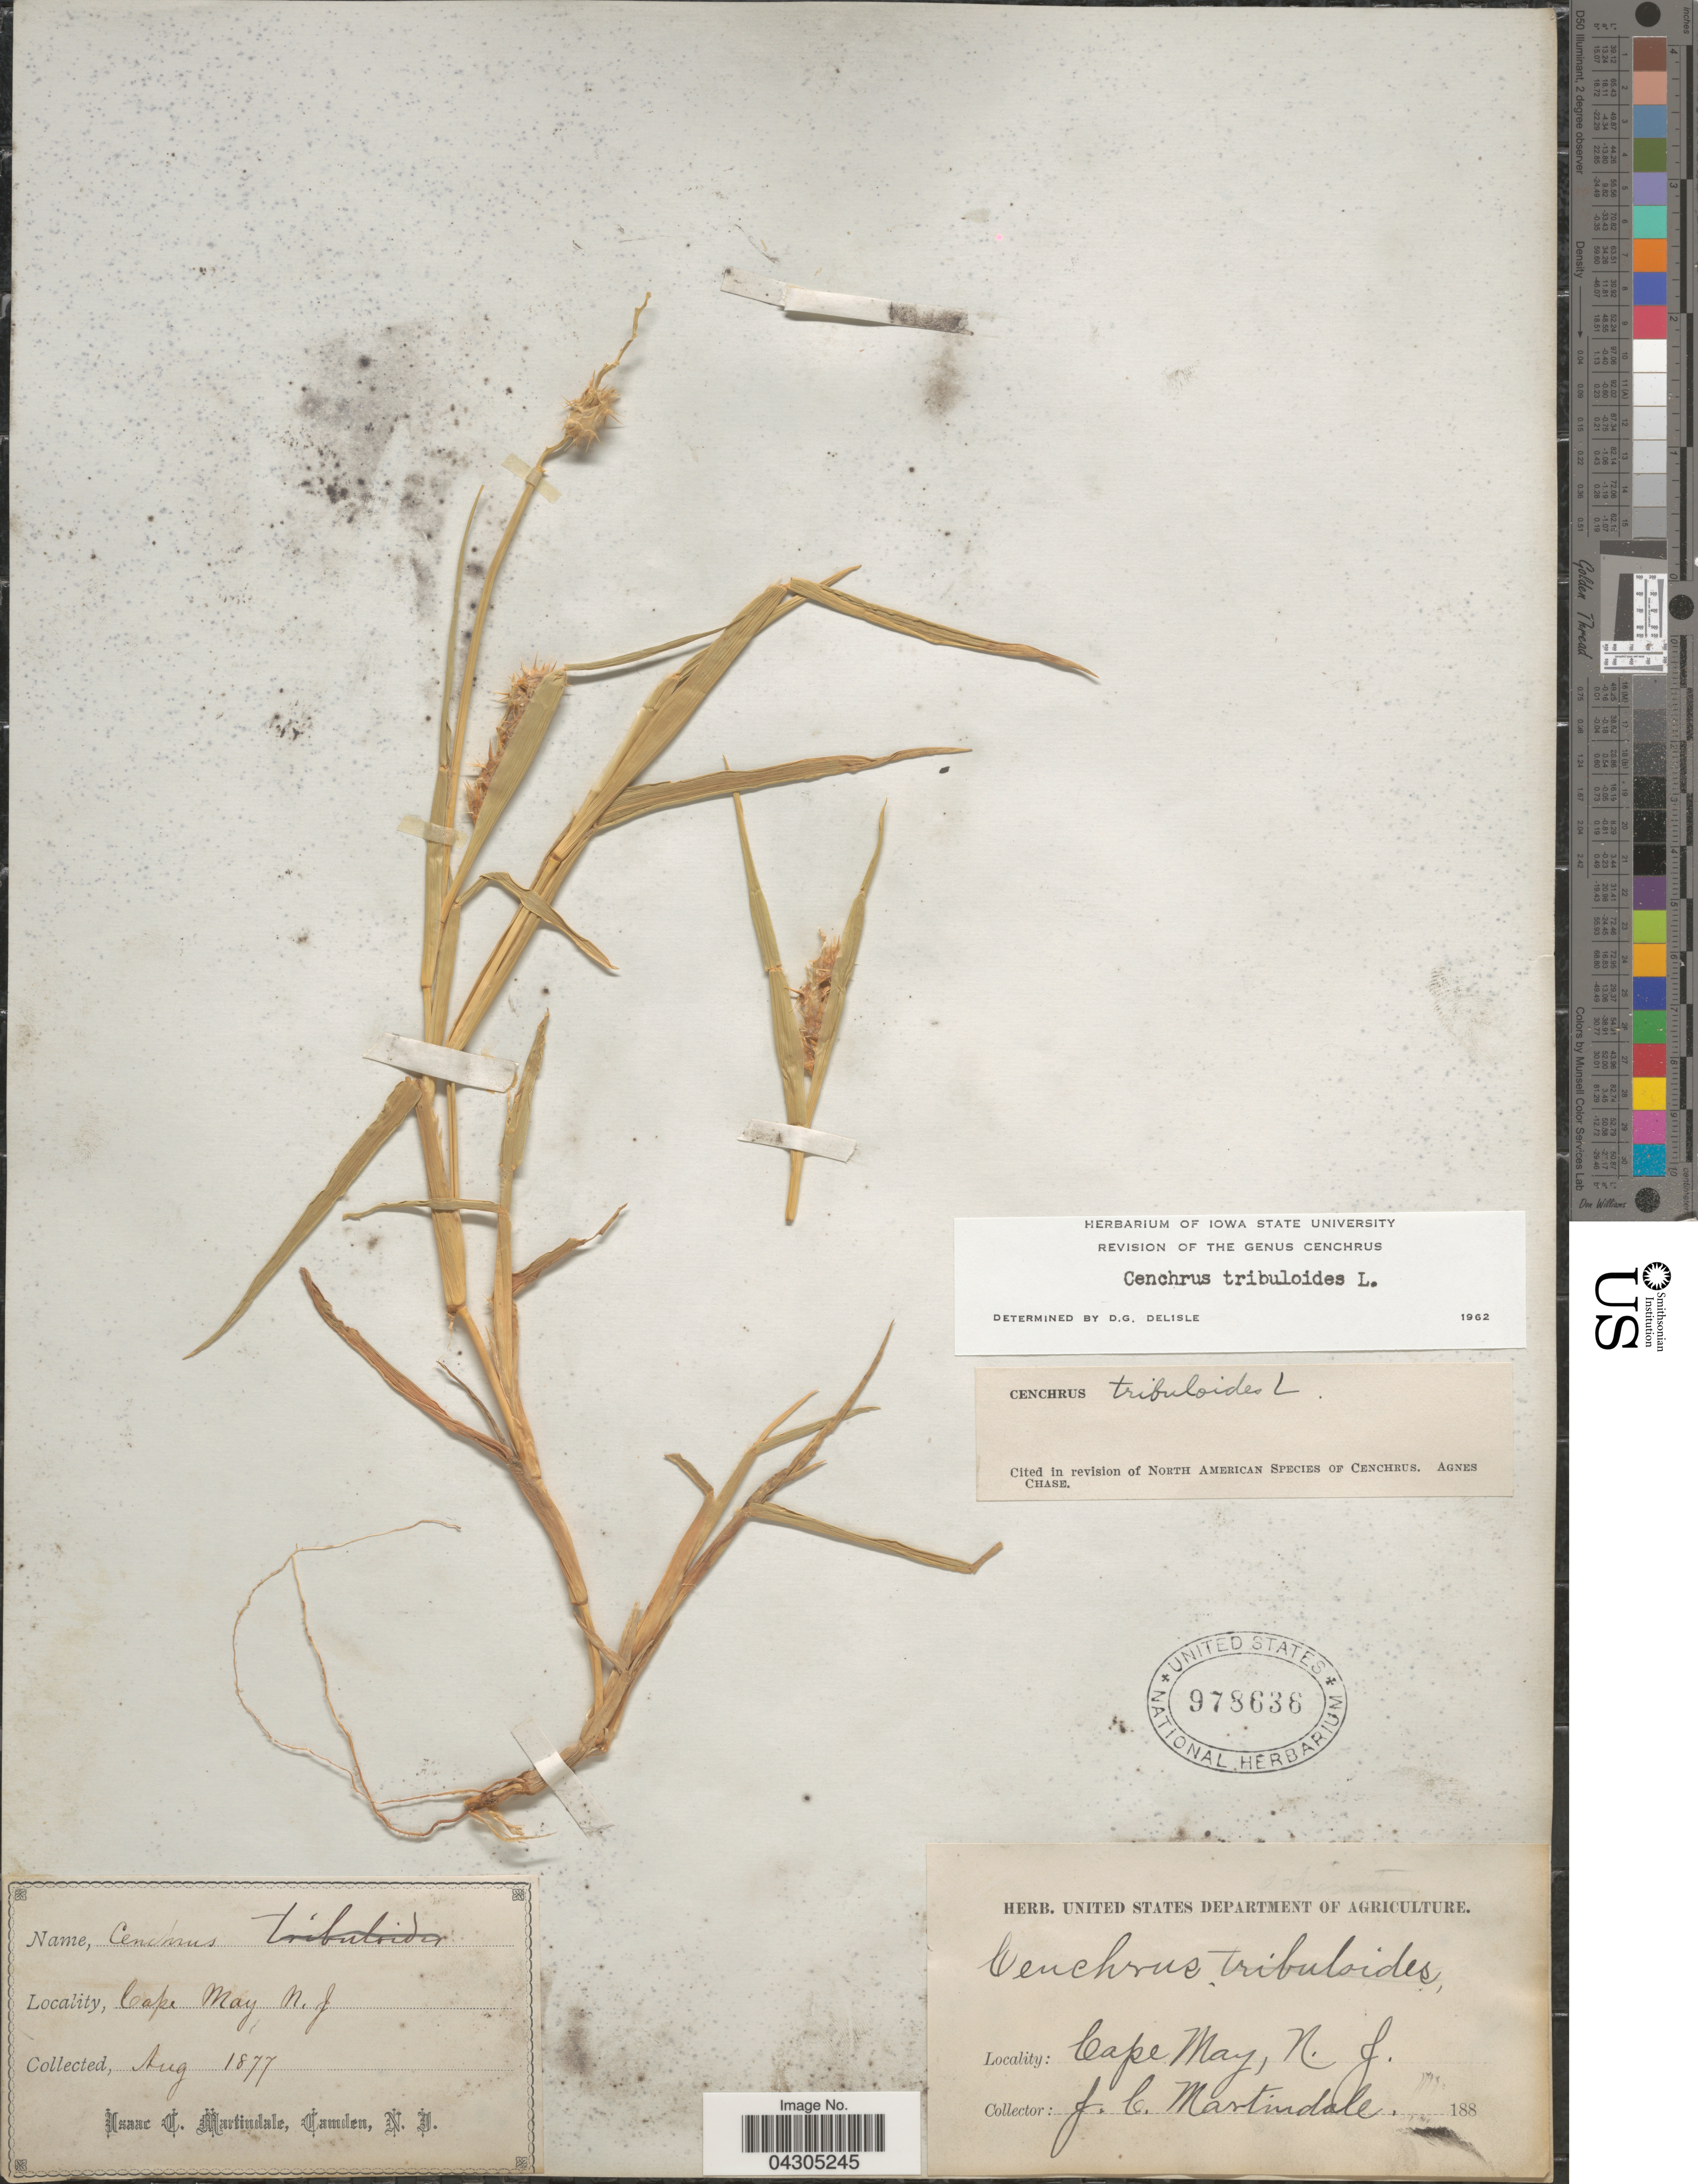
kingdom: Plantae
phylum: Tracheophyta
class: Liliopsida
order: Poales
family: Poaceae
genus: Cenchrus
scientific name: Cenchrus tribuloides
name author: L.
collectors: I. C. Martindale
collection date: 1877-08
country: United States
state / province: New Jersey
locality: Cape May.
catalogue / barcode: US 978636